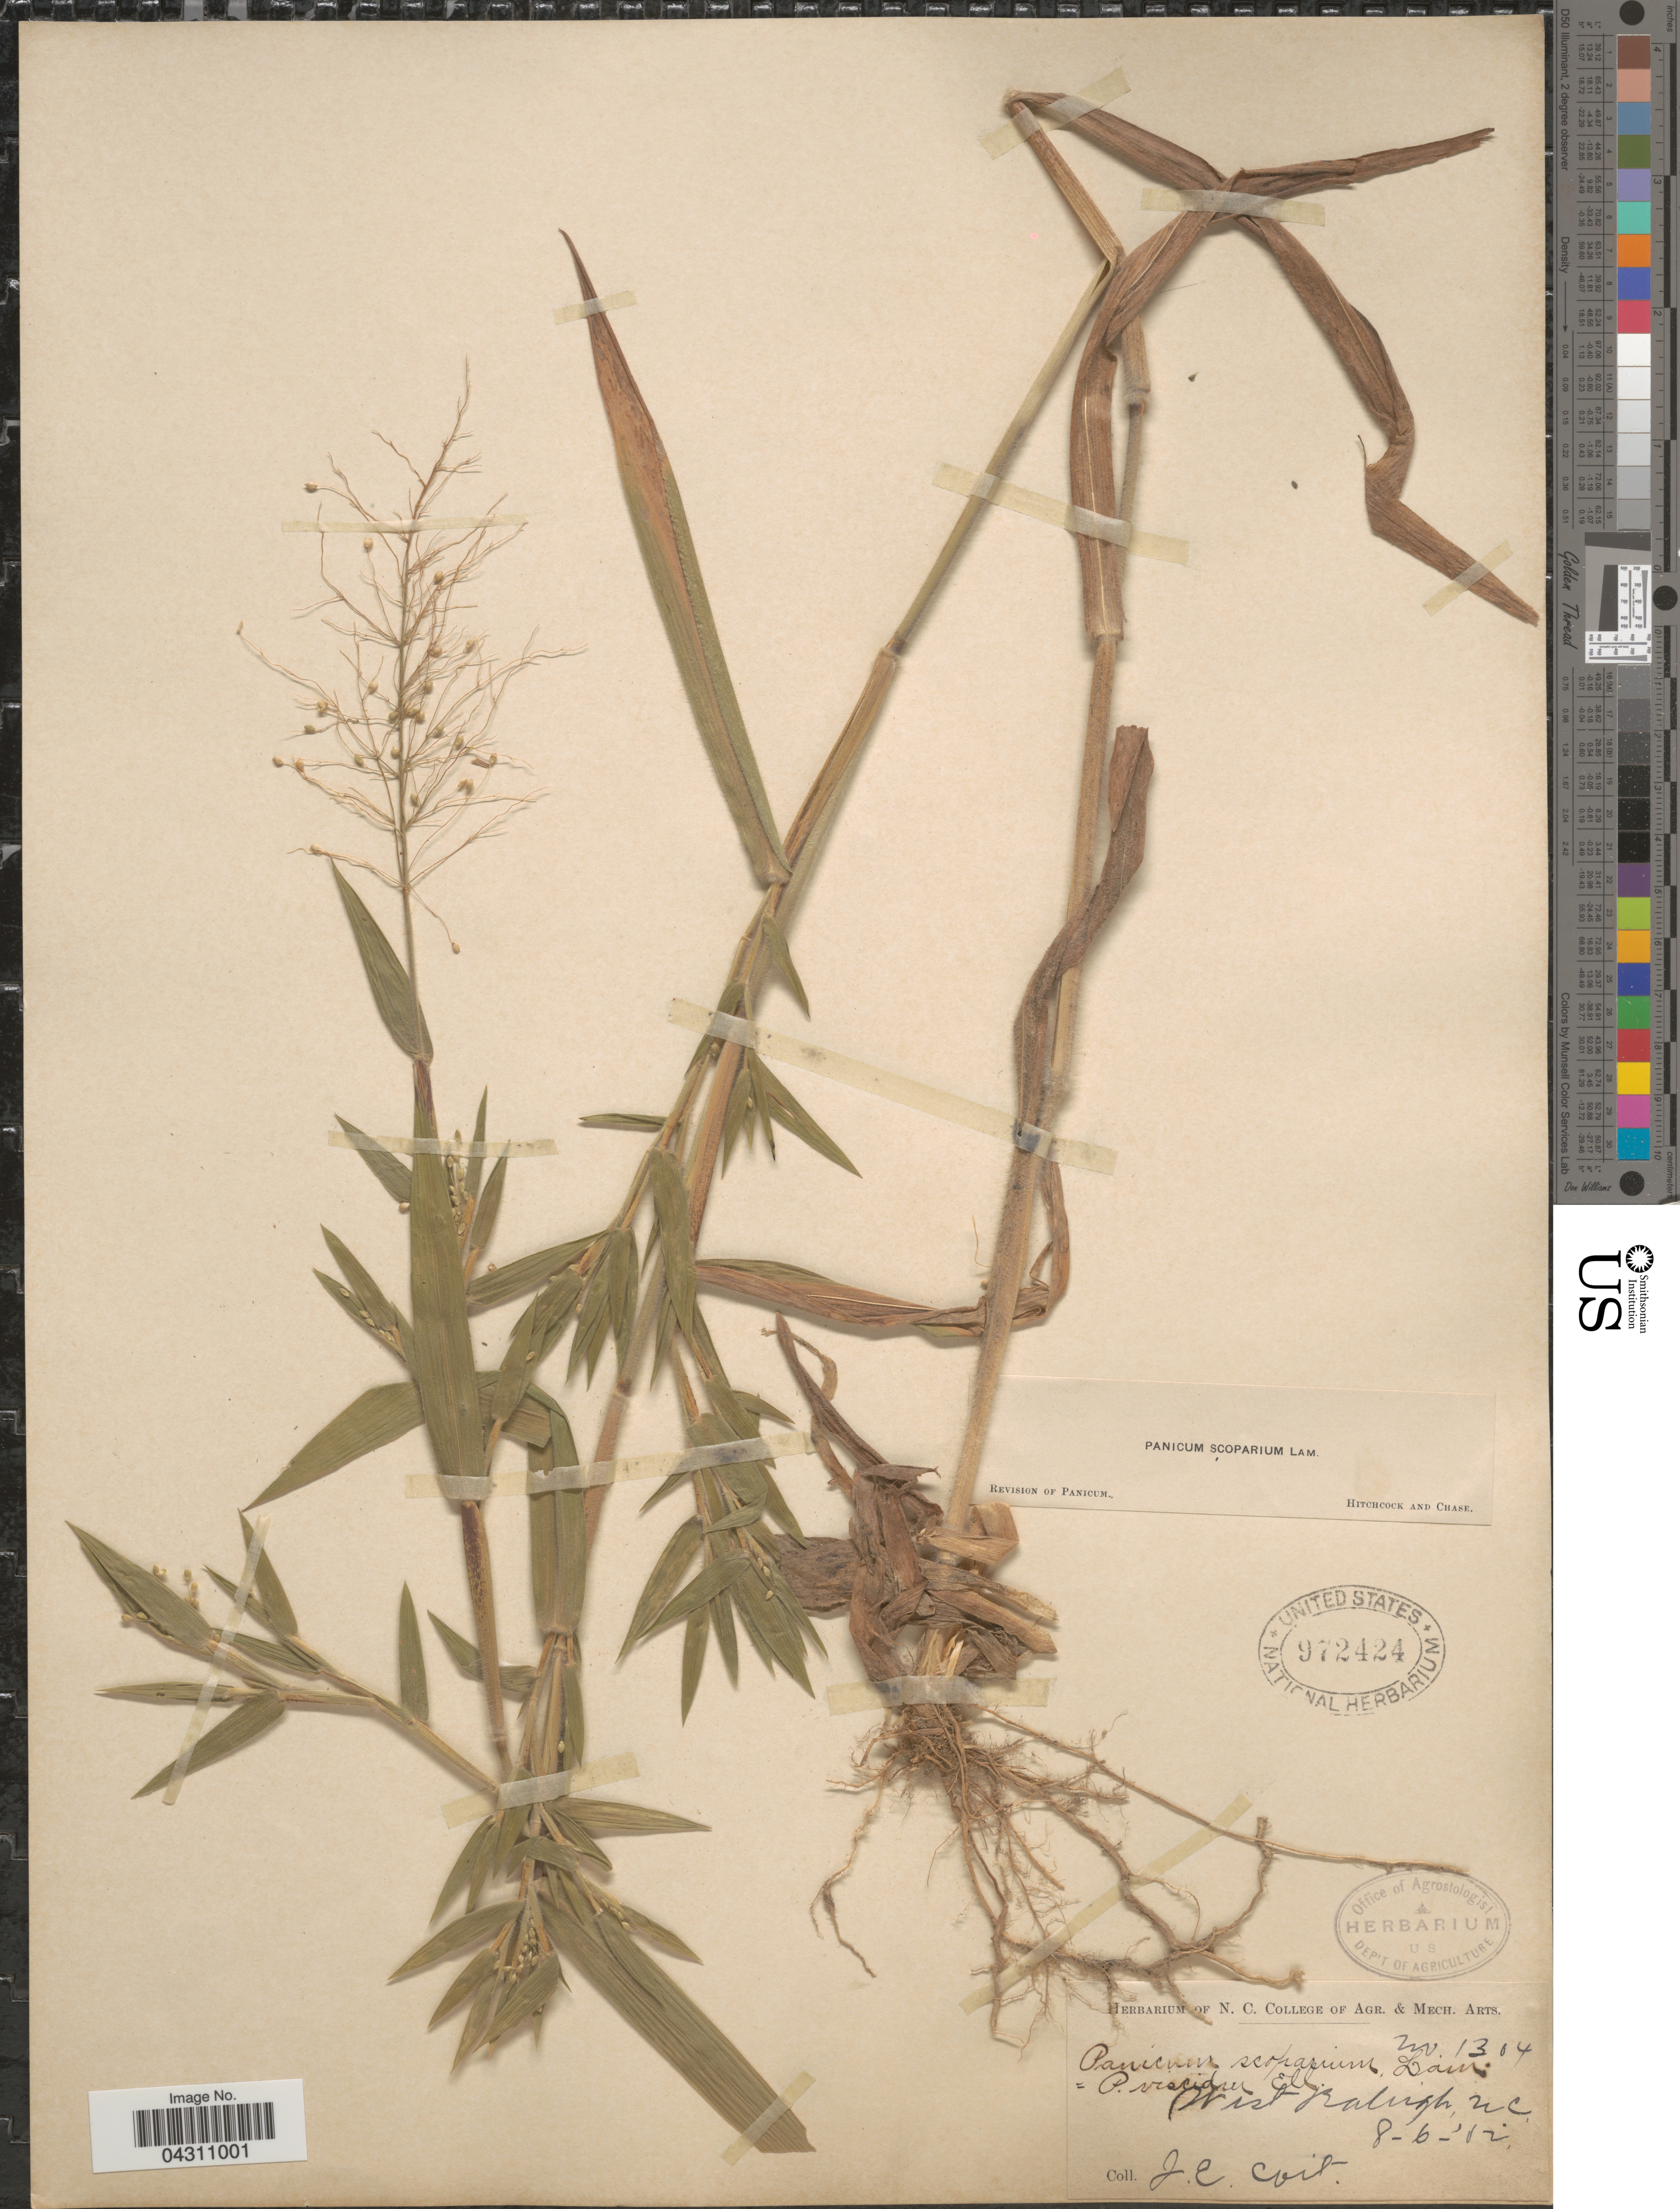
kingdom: Plantae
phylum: Tracheophyta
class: Liliopsida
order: Poales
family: Poaceae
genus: Dichanthelium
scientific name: Dichanthelium scoparium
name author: (Lam.) Gould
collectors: J. Coit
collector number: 1304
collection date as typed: Transcribed d/m/y: 6/8/2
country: United States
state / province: North Carolina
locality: West Raleigh.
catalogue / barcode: US 972424